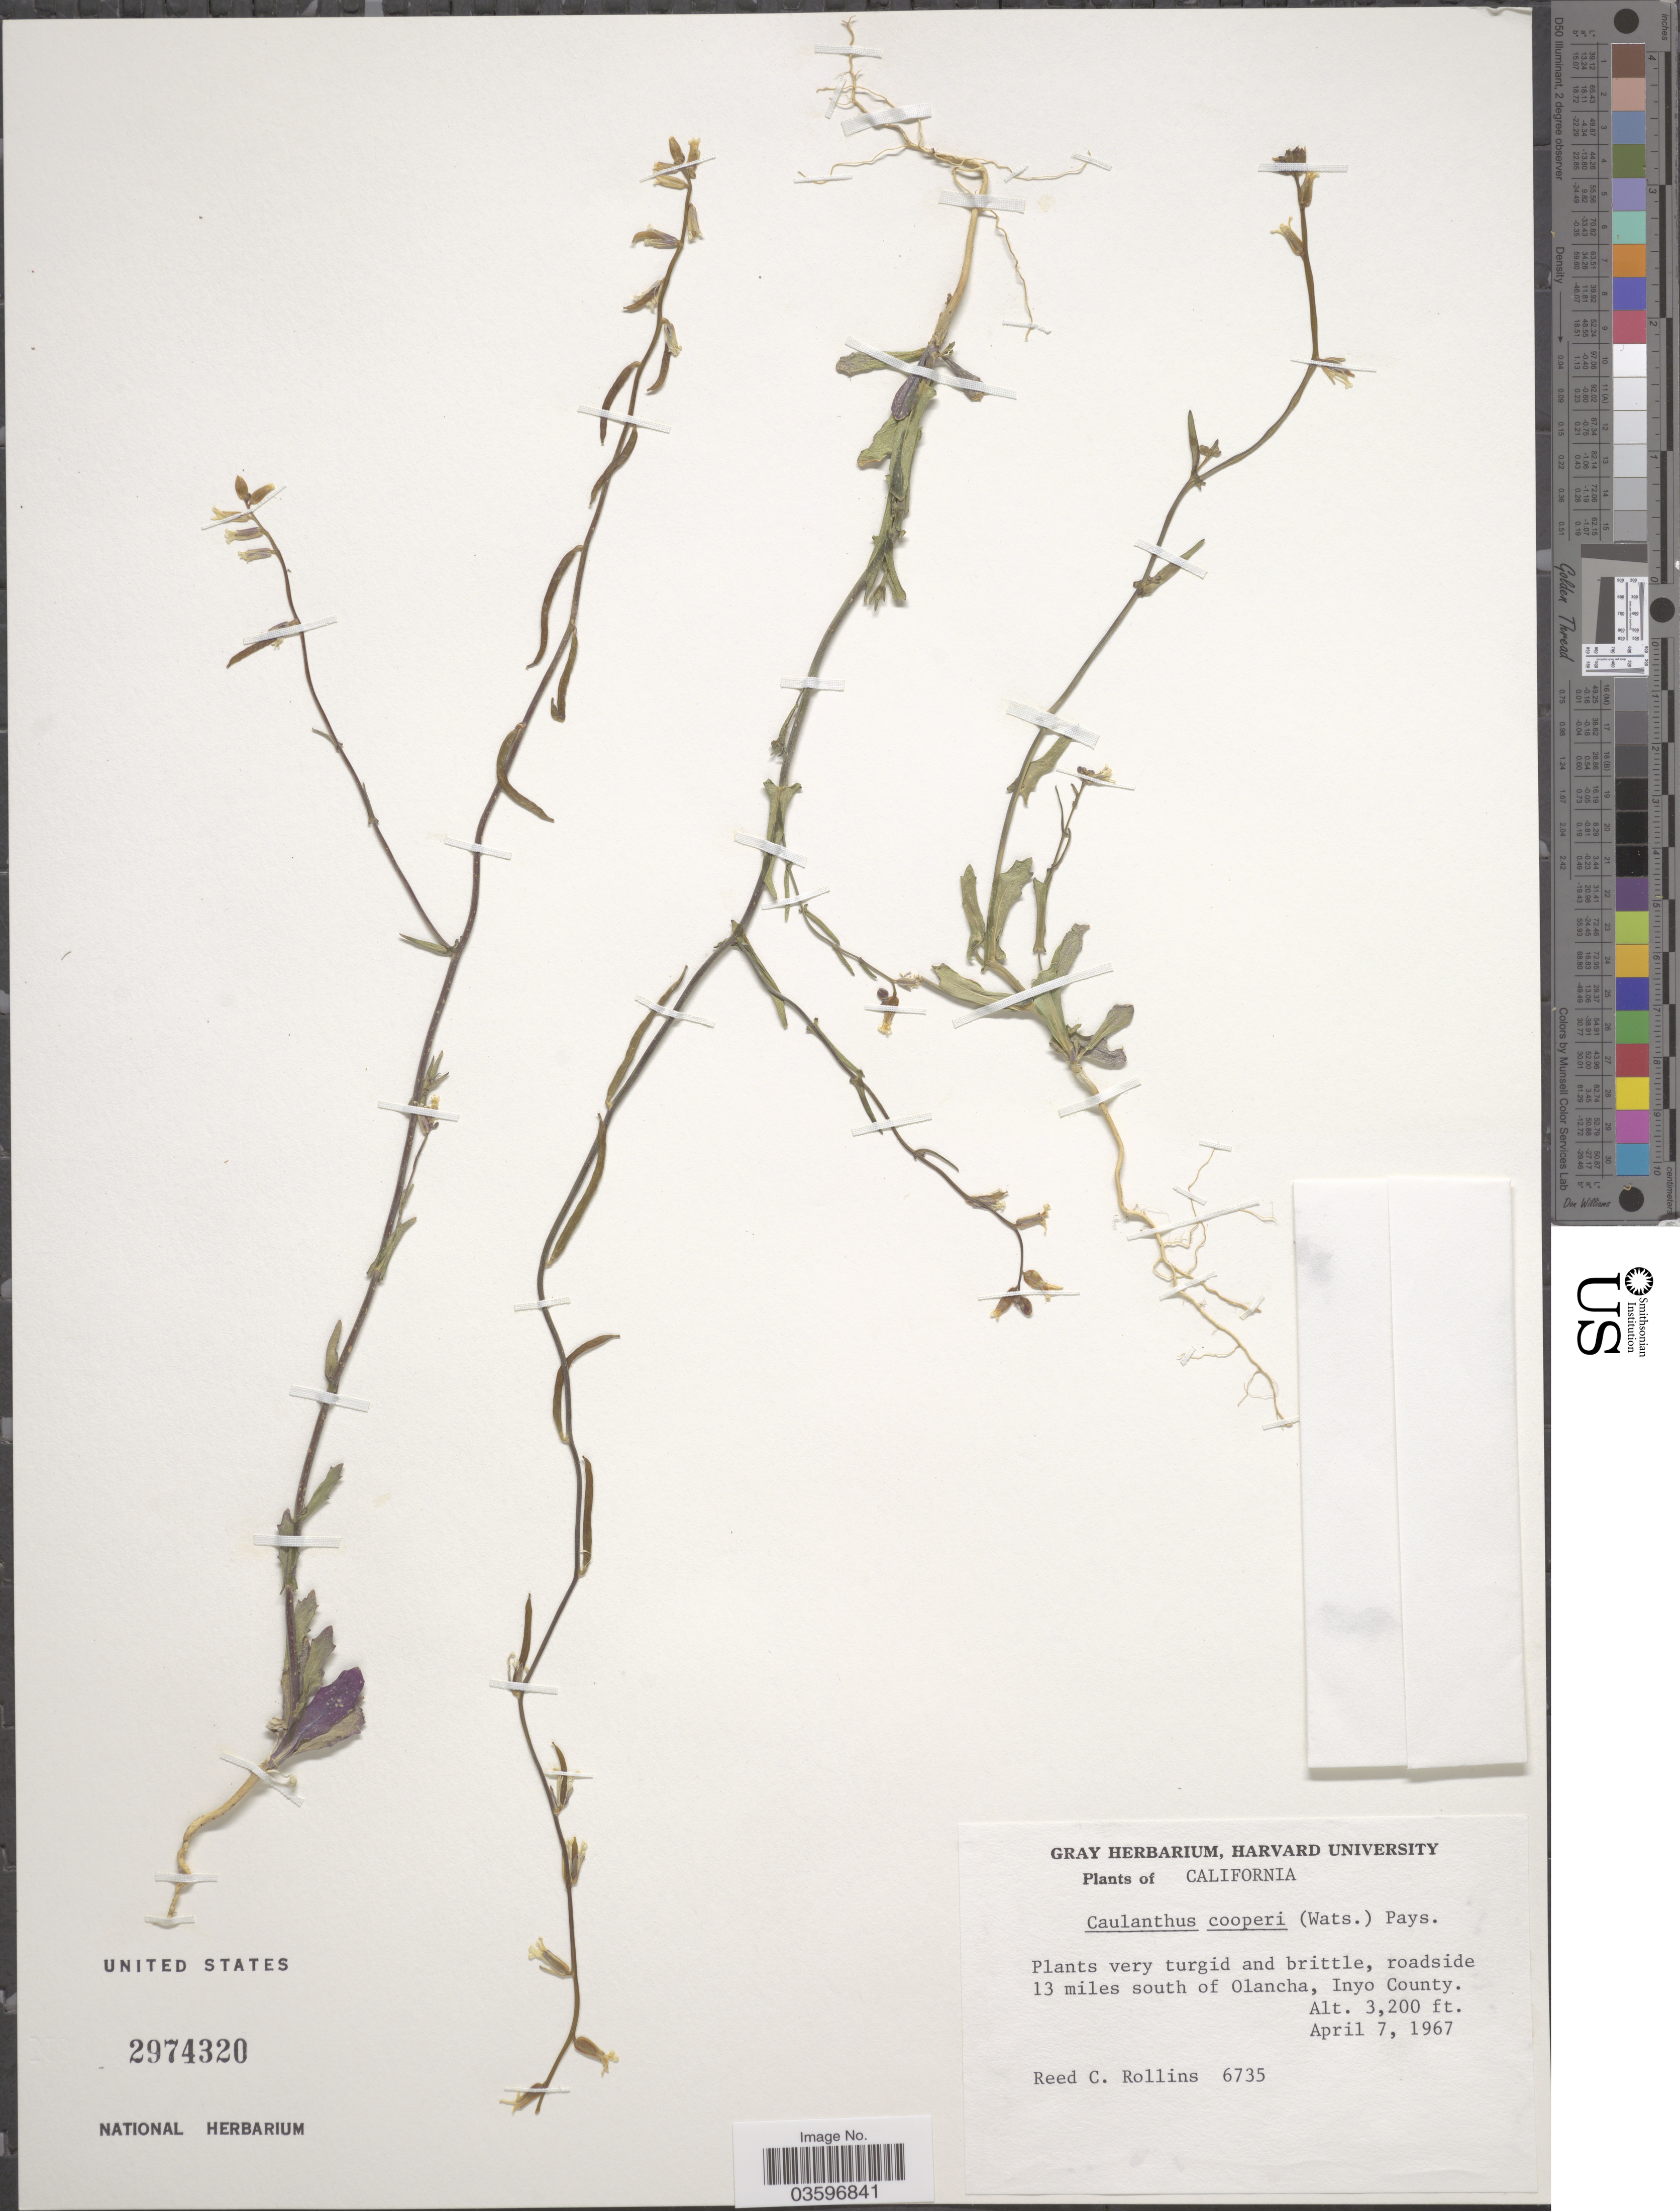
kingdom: Plantae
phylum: Tracheophyta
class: Magnoliopsida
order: Brassicales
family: Brassicaceae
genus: Caulanthus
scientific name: Caulanthus cooperi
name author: (S. Watson) Payson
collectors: R. C. Rollins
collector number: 6735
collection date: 1967-04-07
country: United States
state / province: California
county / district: Inyo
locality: Roadside 13 miles south of Olancha, Inyo County.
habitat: roadside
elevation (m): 975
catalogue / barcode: US 2974320